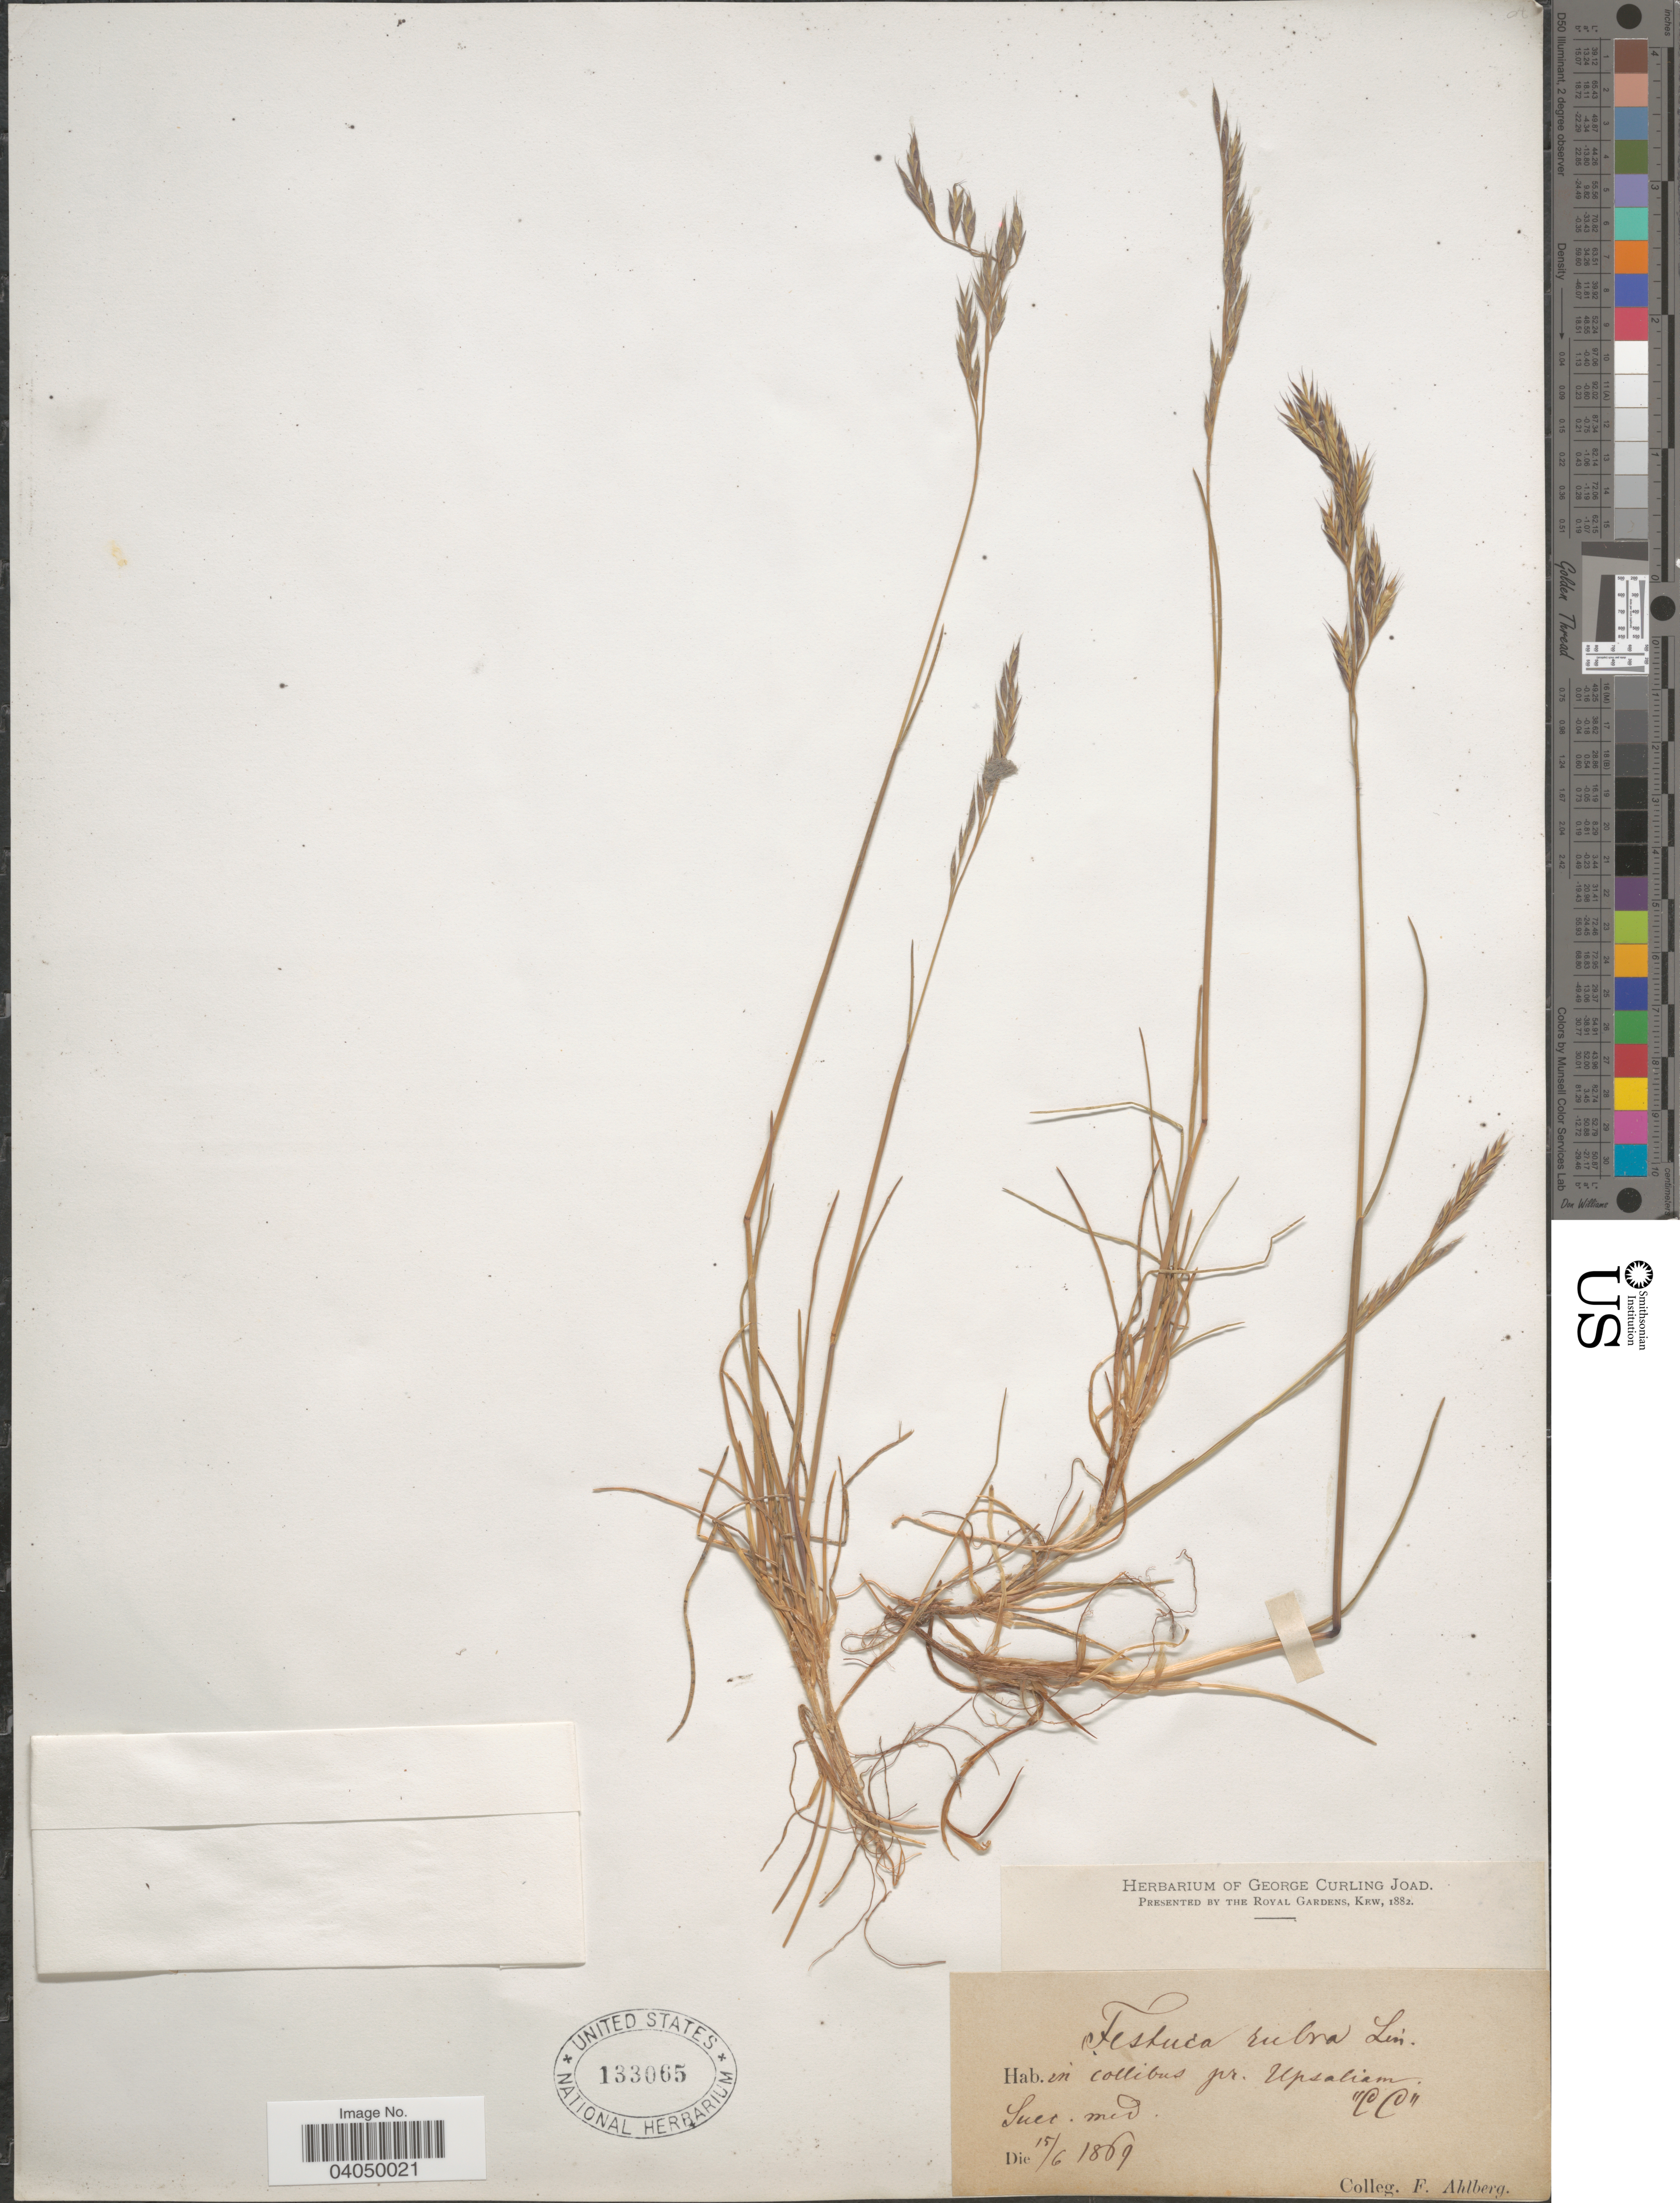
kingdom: Plantae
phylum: Tracheophyta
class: Liliopsida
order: Poales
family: Poaceae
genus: Festuca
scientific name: Festuca rubra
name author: L.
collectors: F. Ahlberg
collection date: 1869-06-15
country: Sweden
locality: In collibus pr. Upsaliam Suec. med. "CC".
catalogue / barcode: US 133065